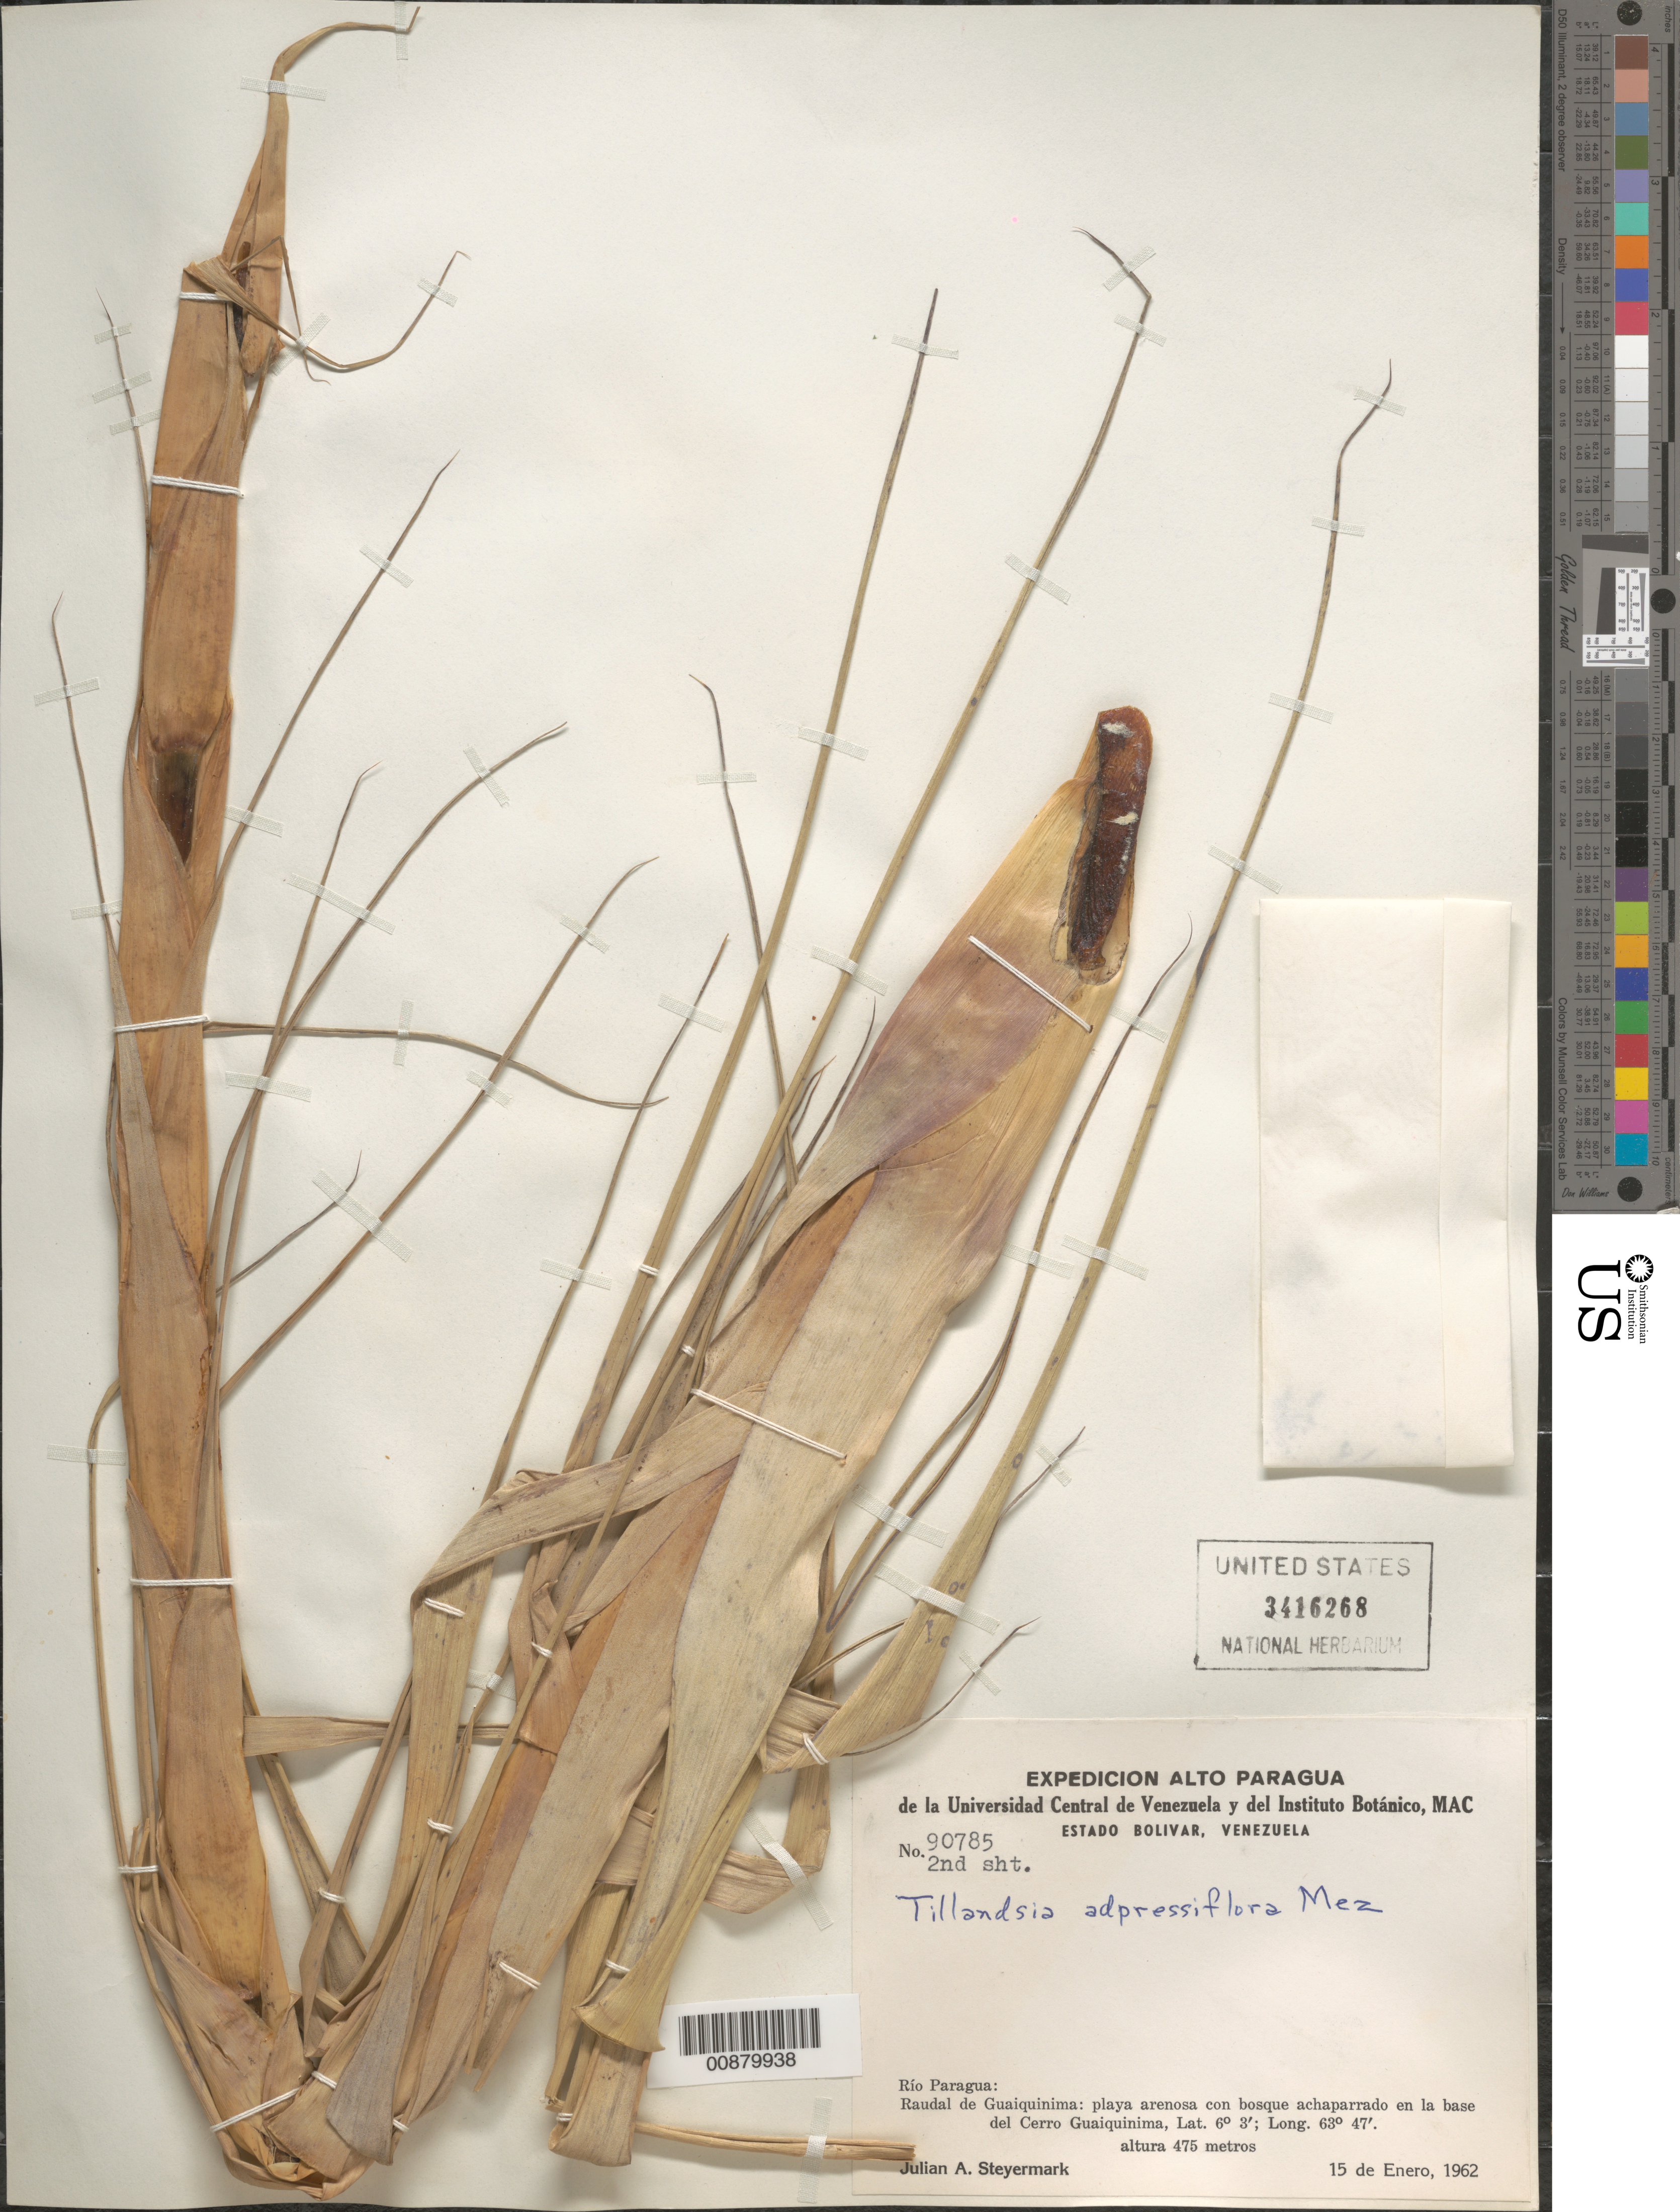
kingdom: Plantae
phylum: Tracheophyta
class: Liliopsida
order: Poales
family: Bromeliaceae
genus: Tillandsia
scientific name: Tillandsia adpressiflora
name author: Mez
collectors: J. Steyermark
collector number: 90785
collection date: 1962-01-15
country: Venezuela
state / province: Bolivar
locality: Río Paragua: Raudal de Guaiquinima: playa arenosa con bosque achaparrado en la base del Cerro Guaiquinima.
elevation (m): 475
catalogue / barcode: US 3416268